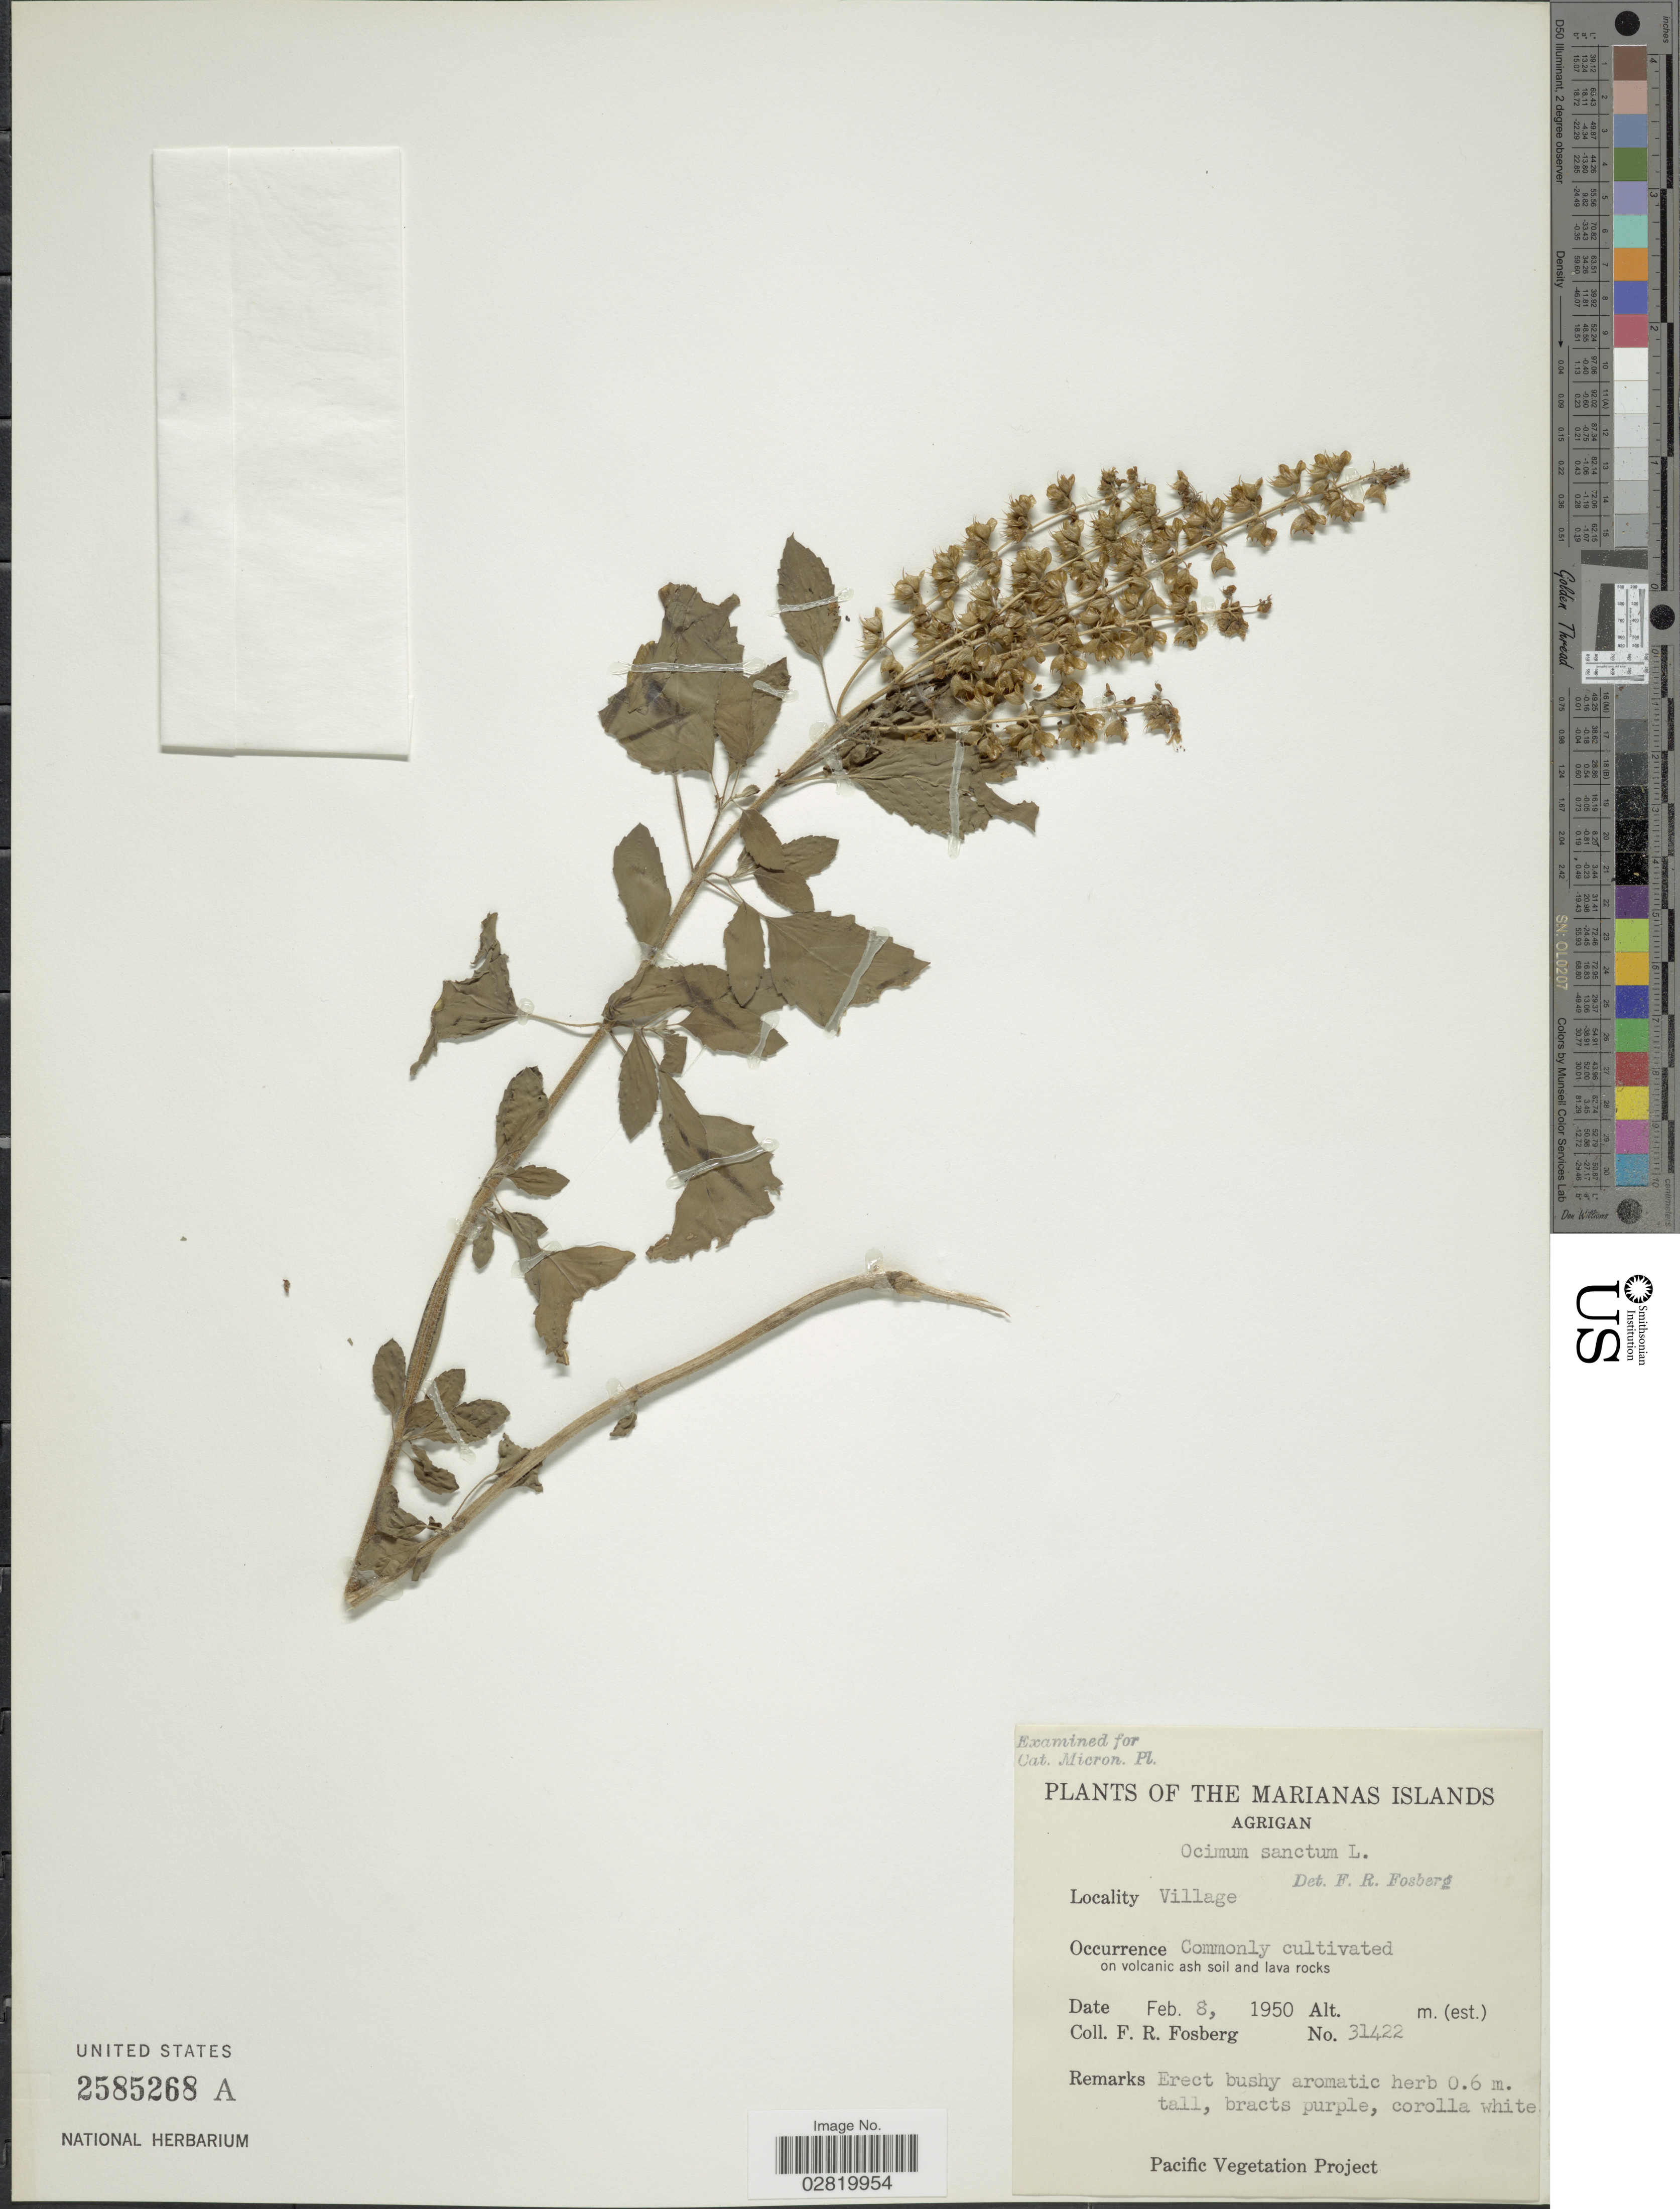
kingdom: Plantae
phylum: Tracheophyta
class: Magnoliopsida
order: Lamiales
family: Lamiaceae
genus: Ocimum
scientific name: Ocimum tenuiflorum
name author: L.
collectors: F. R. Fosberg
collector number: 31422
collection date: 1950-02-08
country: Northern Mariana Islands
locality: The Marianas Islands, Agrigan, Village.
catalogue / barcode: US 2585268A